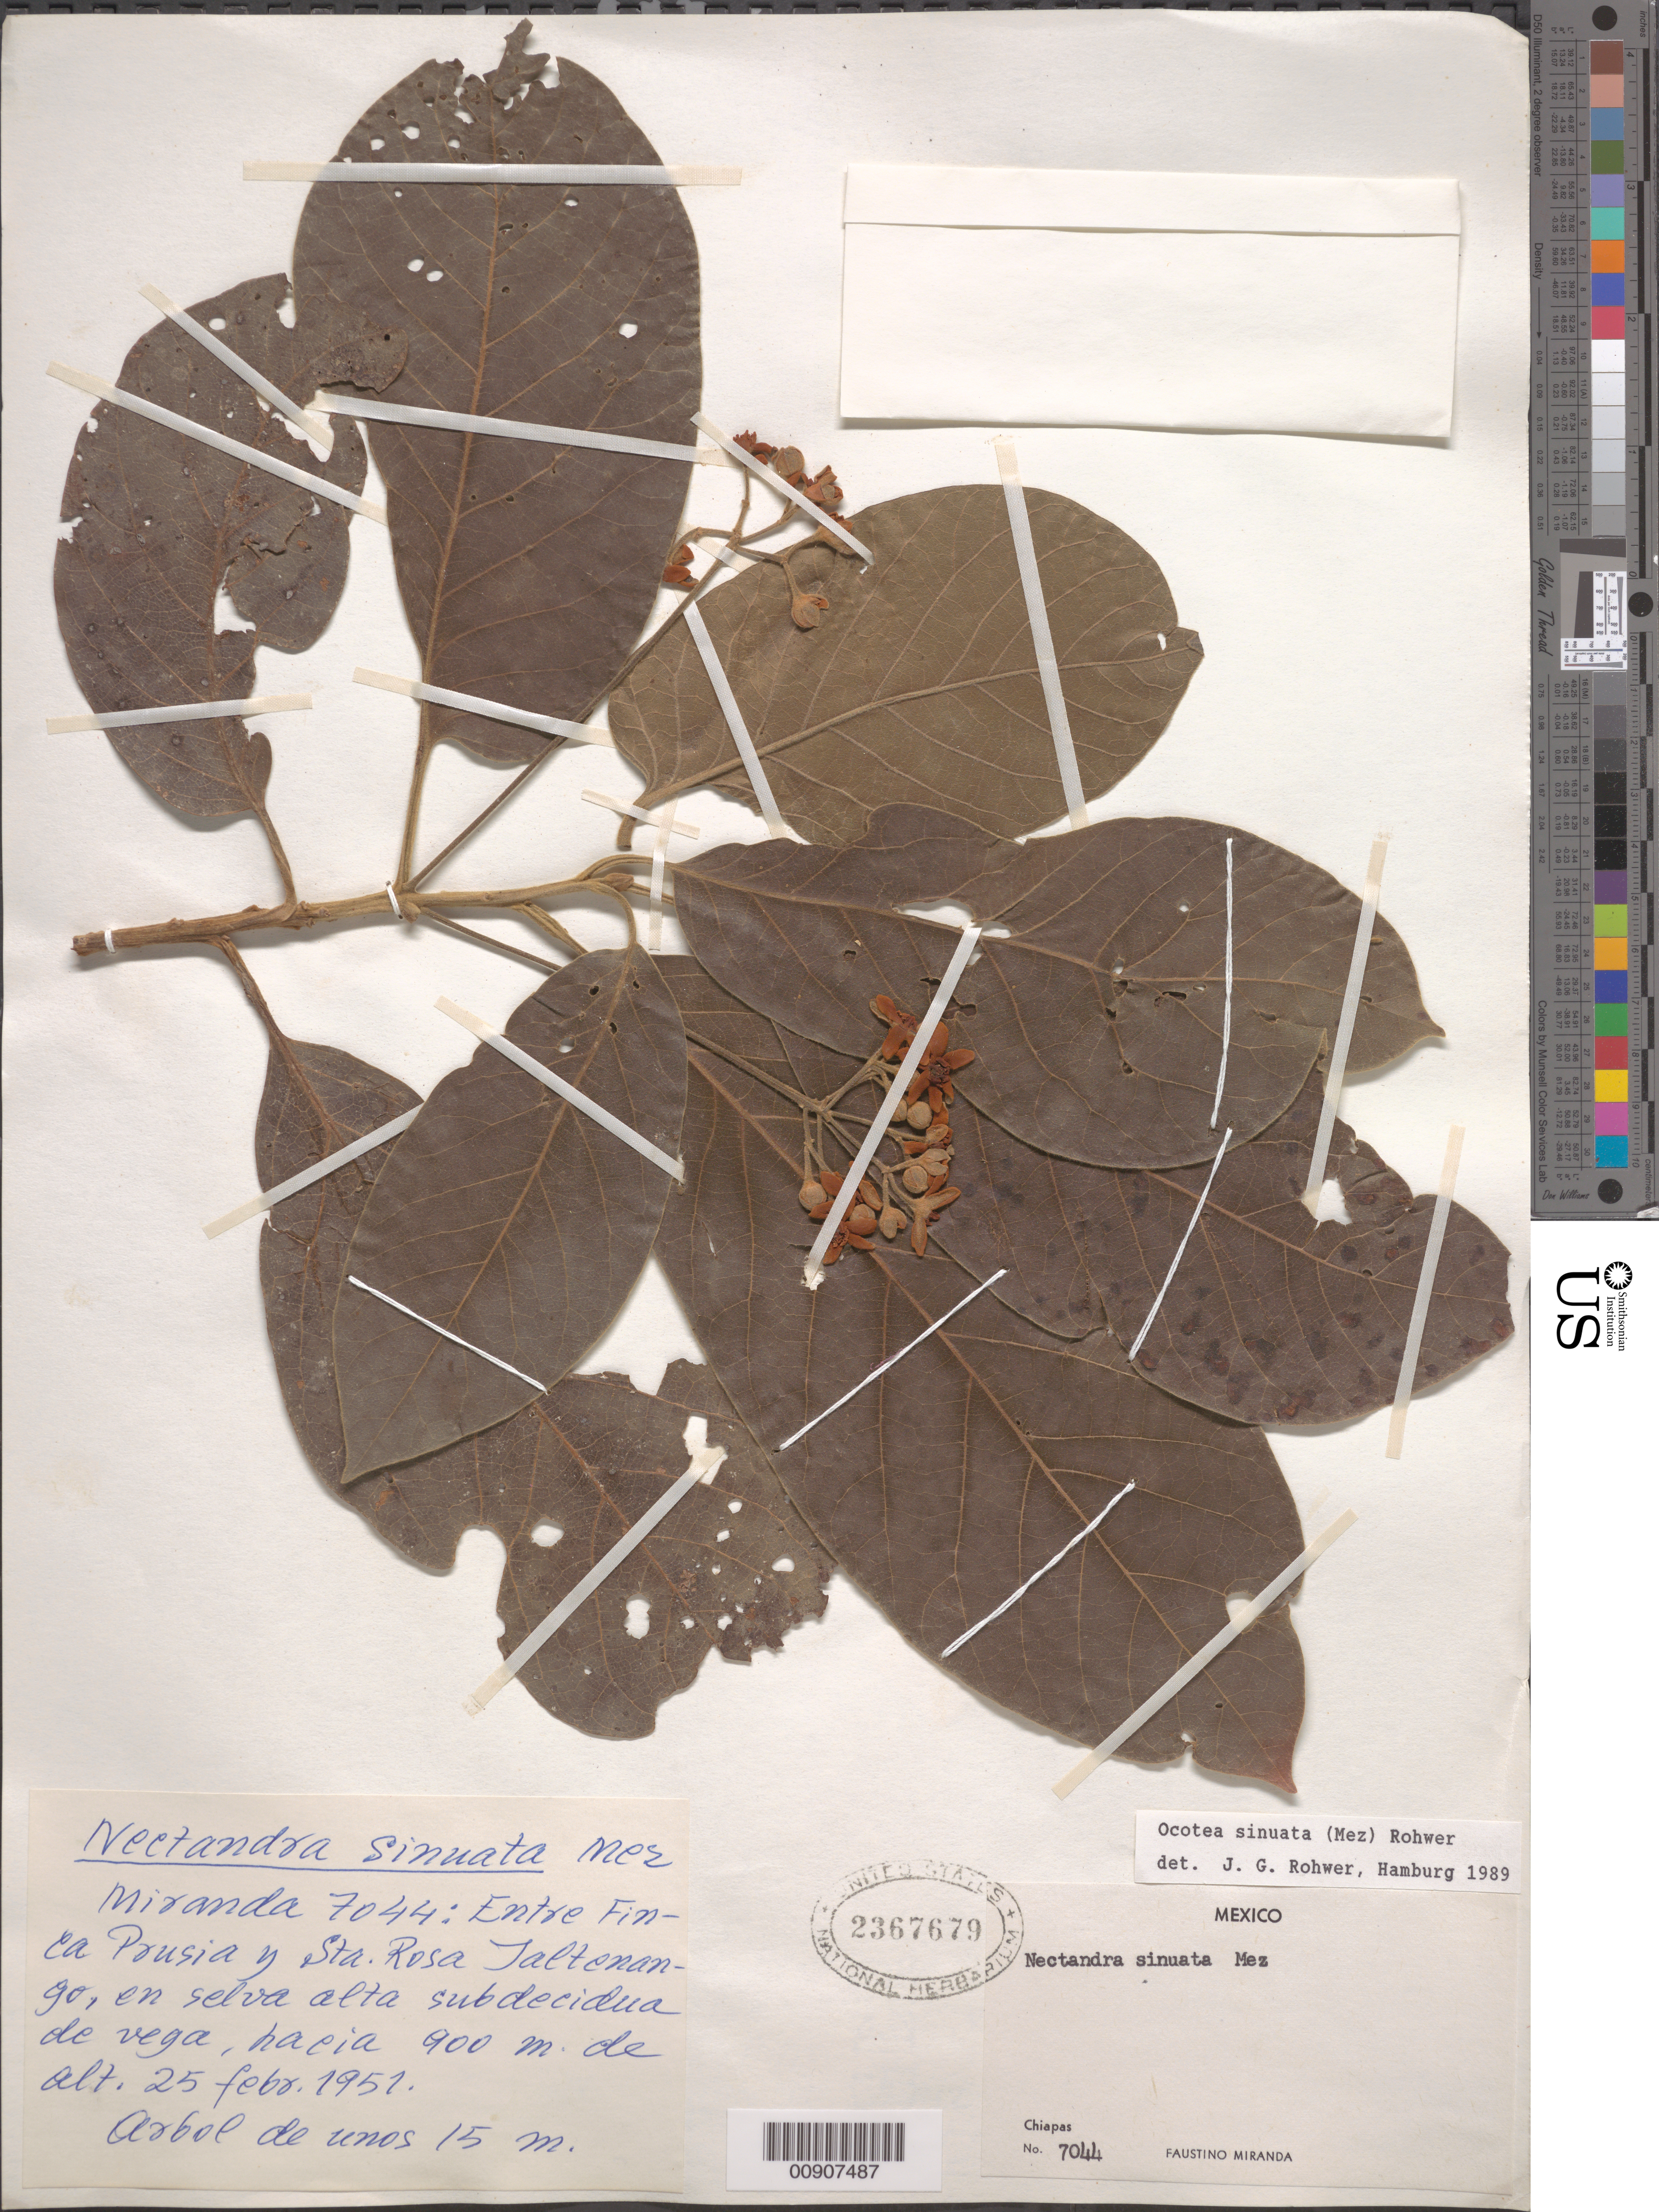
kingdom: Plantae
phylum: Tracheophyta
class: Magnoliopsida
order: Laurales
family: Lauraceae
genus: Ocotea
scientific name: Ocotea sinuata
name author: (Mez) Rohwer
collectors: Miranda G., F.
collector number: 7044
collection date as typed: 25 Feb 1951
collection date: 1951-02-25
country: Mexico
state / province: Chiapas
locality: Entre Finca Prusia y Sta. Rosa Jaltenango, Chiapas.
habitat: En selva alta subdecidua de vega.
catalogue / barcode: US 2367679